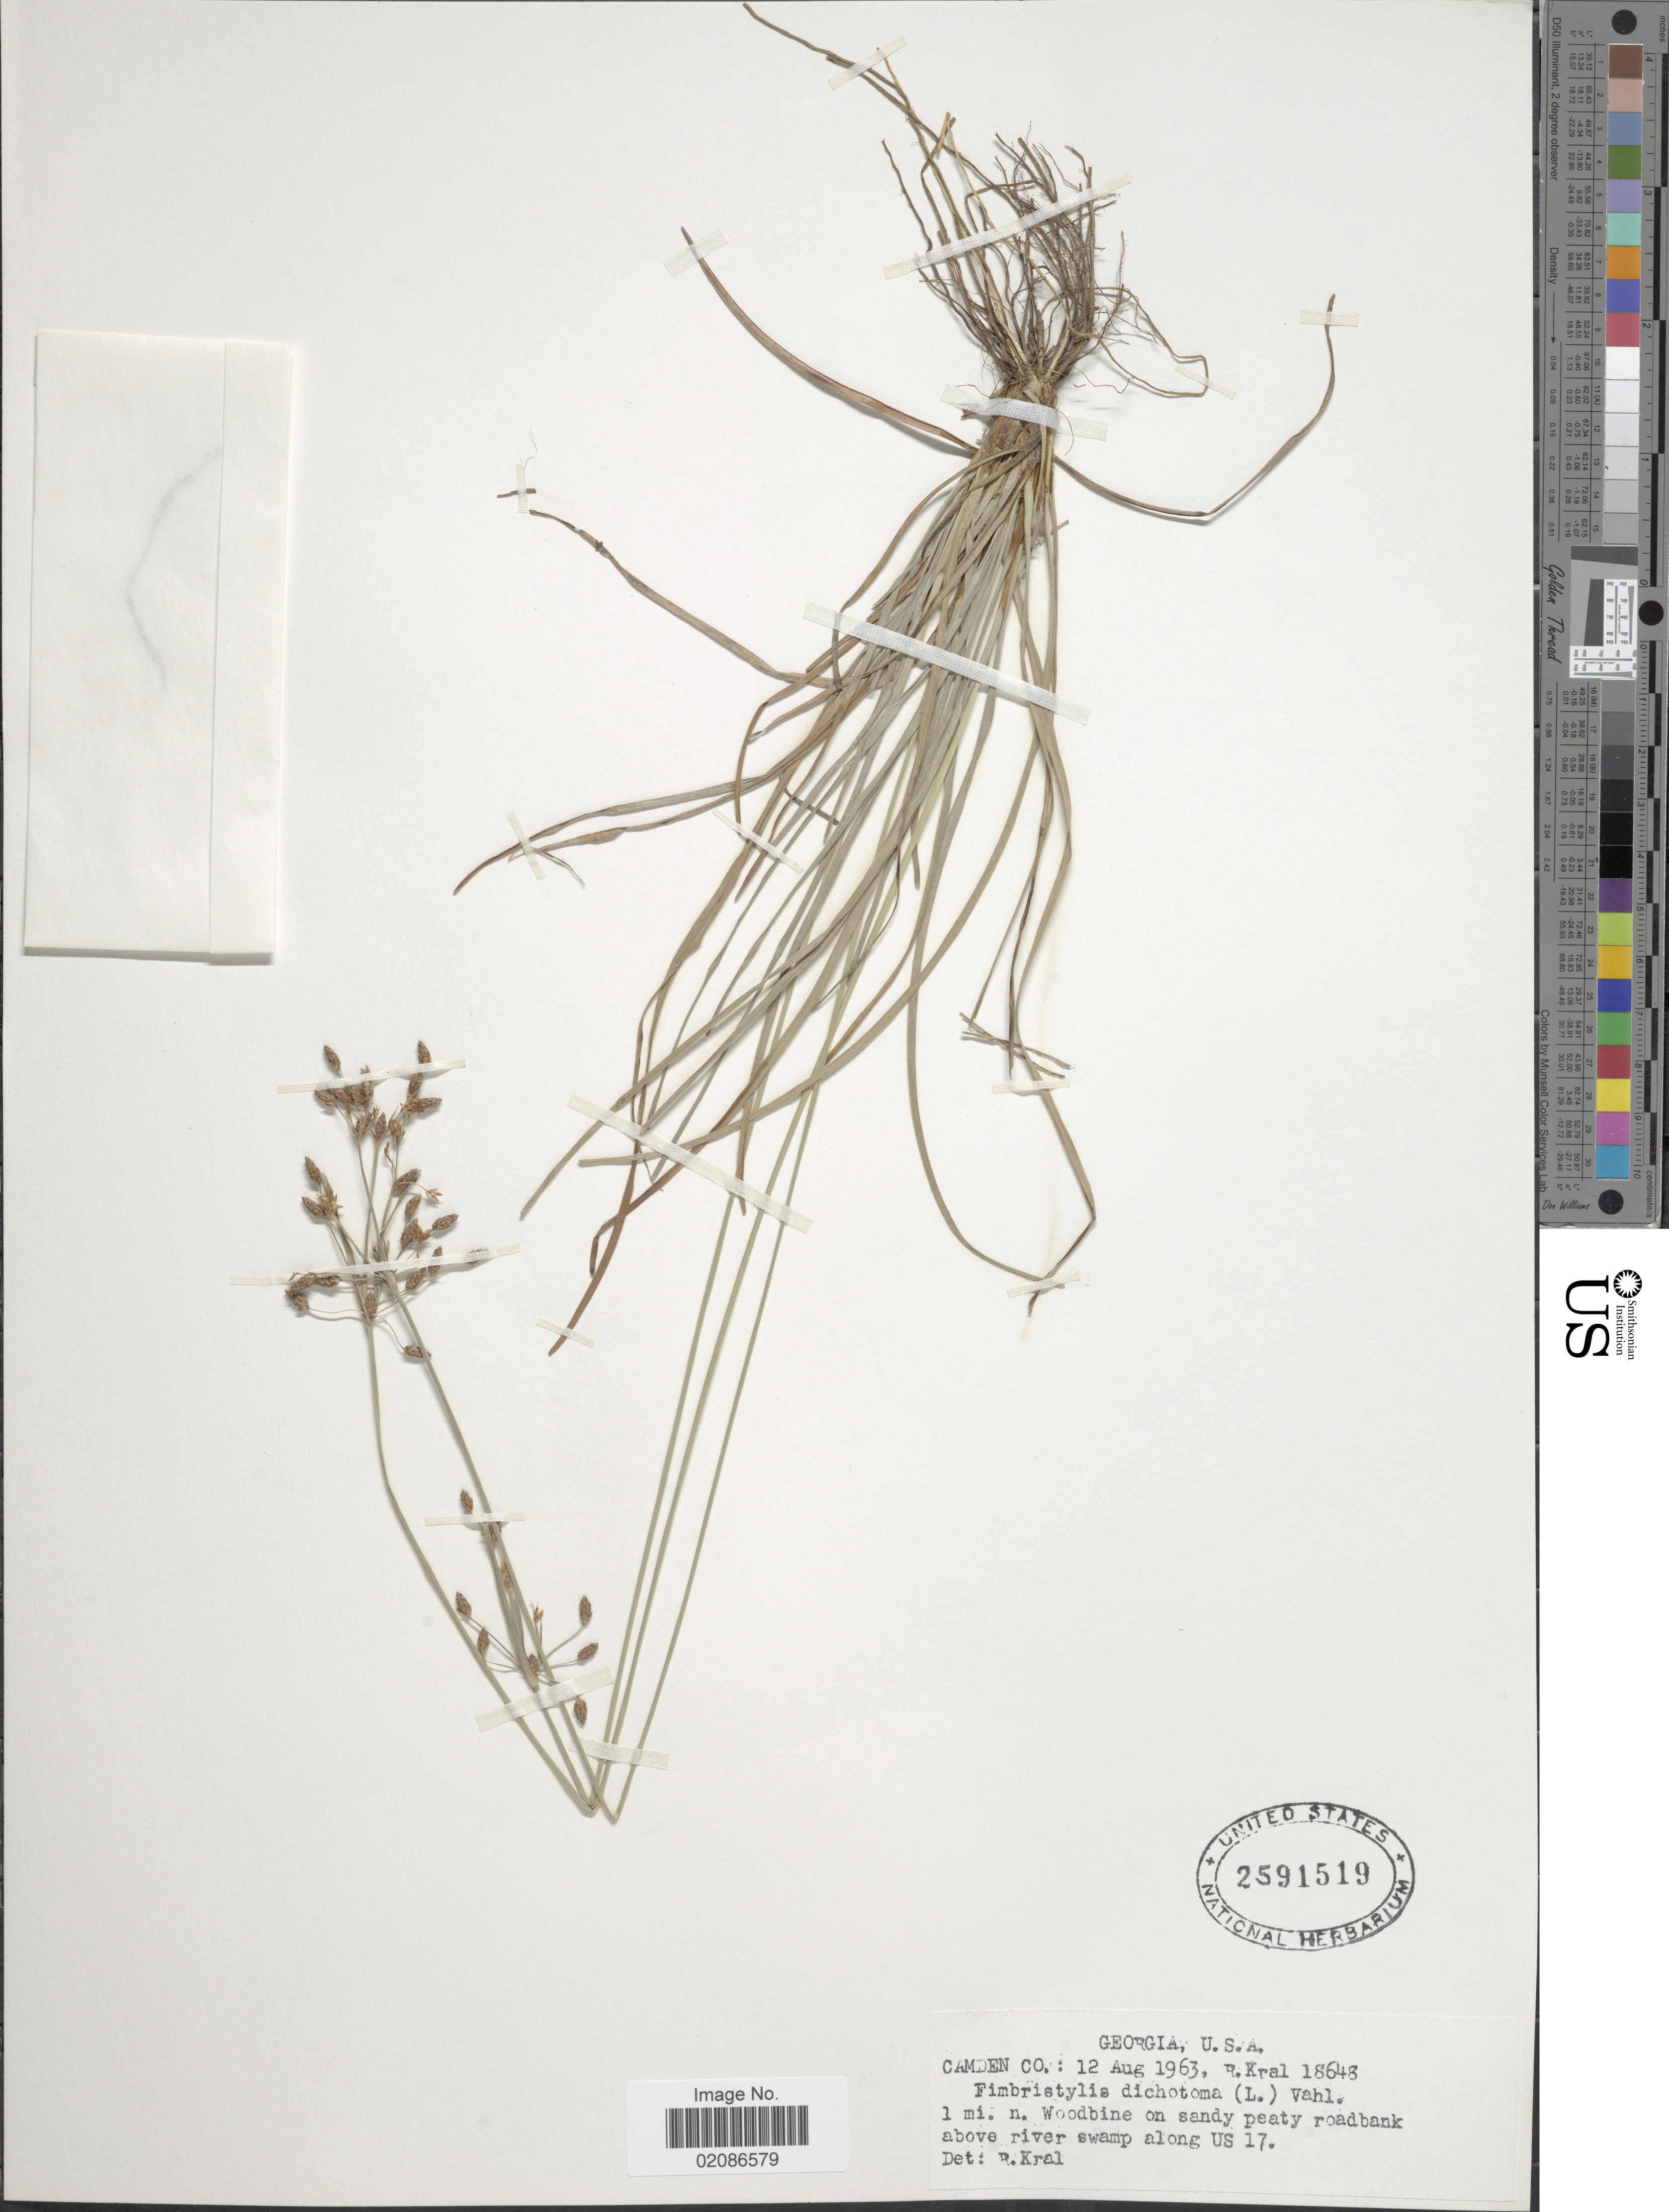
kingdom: Plantae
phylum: Tracheophyta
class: Liliopsida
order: Poales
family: Cyperaceae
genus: Fimbristylis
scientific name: Fimbristylis dichotoma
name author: (L.) Vahl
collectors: R. Kral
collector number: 18648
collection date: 1963-08-12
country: United States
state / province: Georgia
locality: Camden Co; 1 mi n Woodbine on sandy peaty roadbank above river swamp along US 17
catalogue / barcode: US 2591519